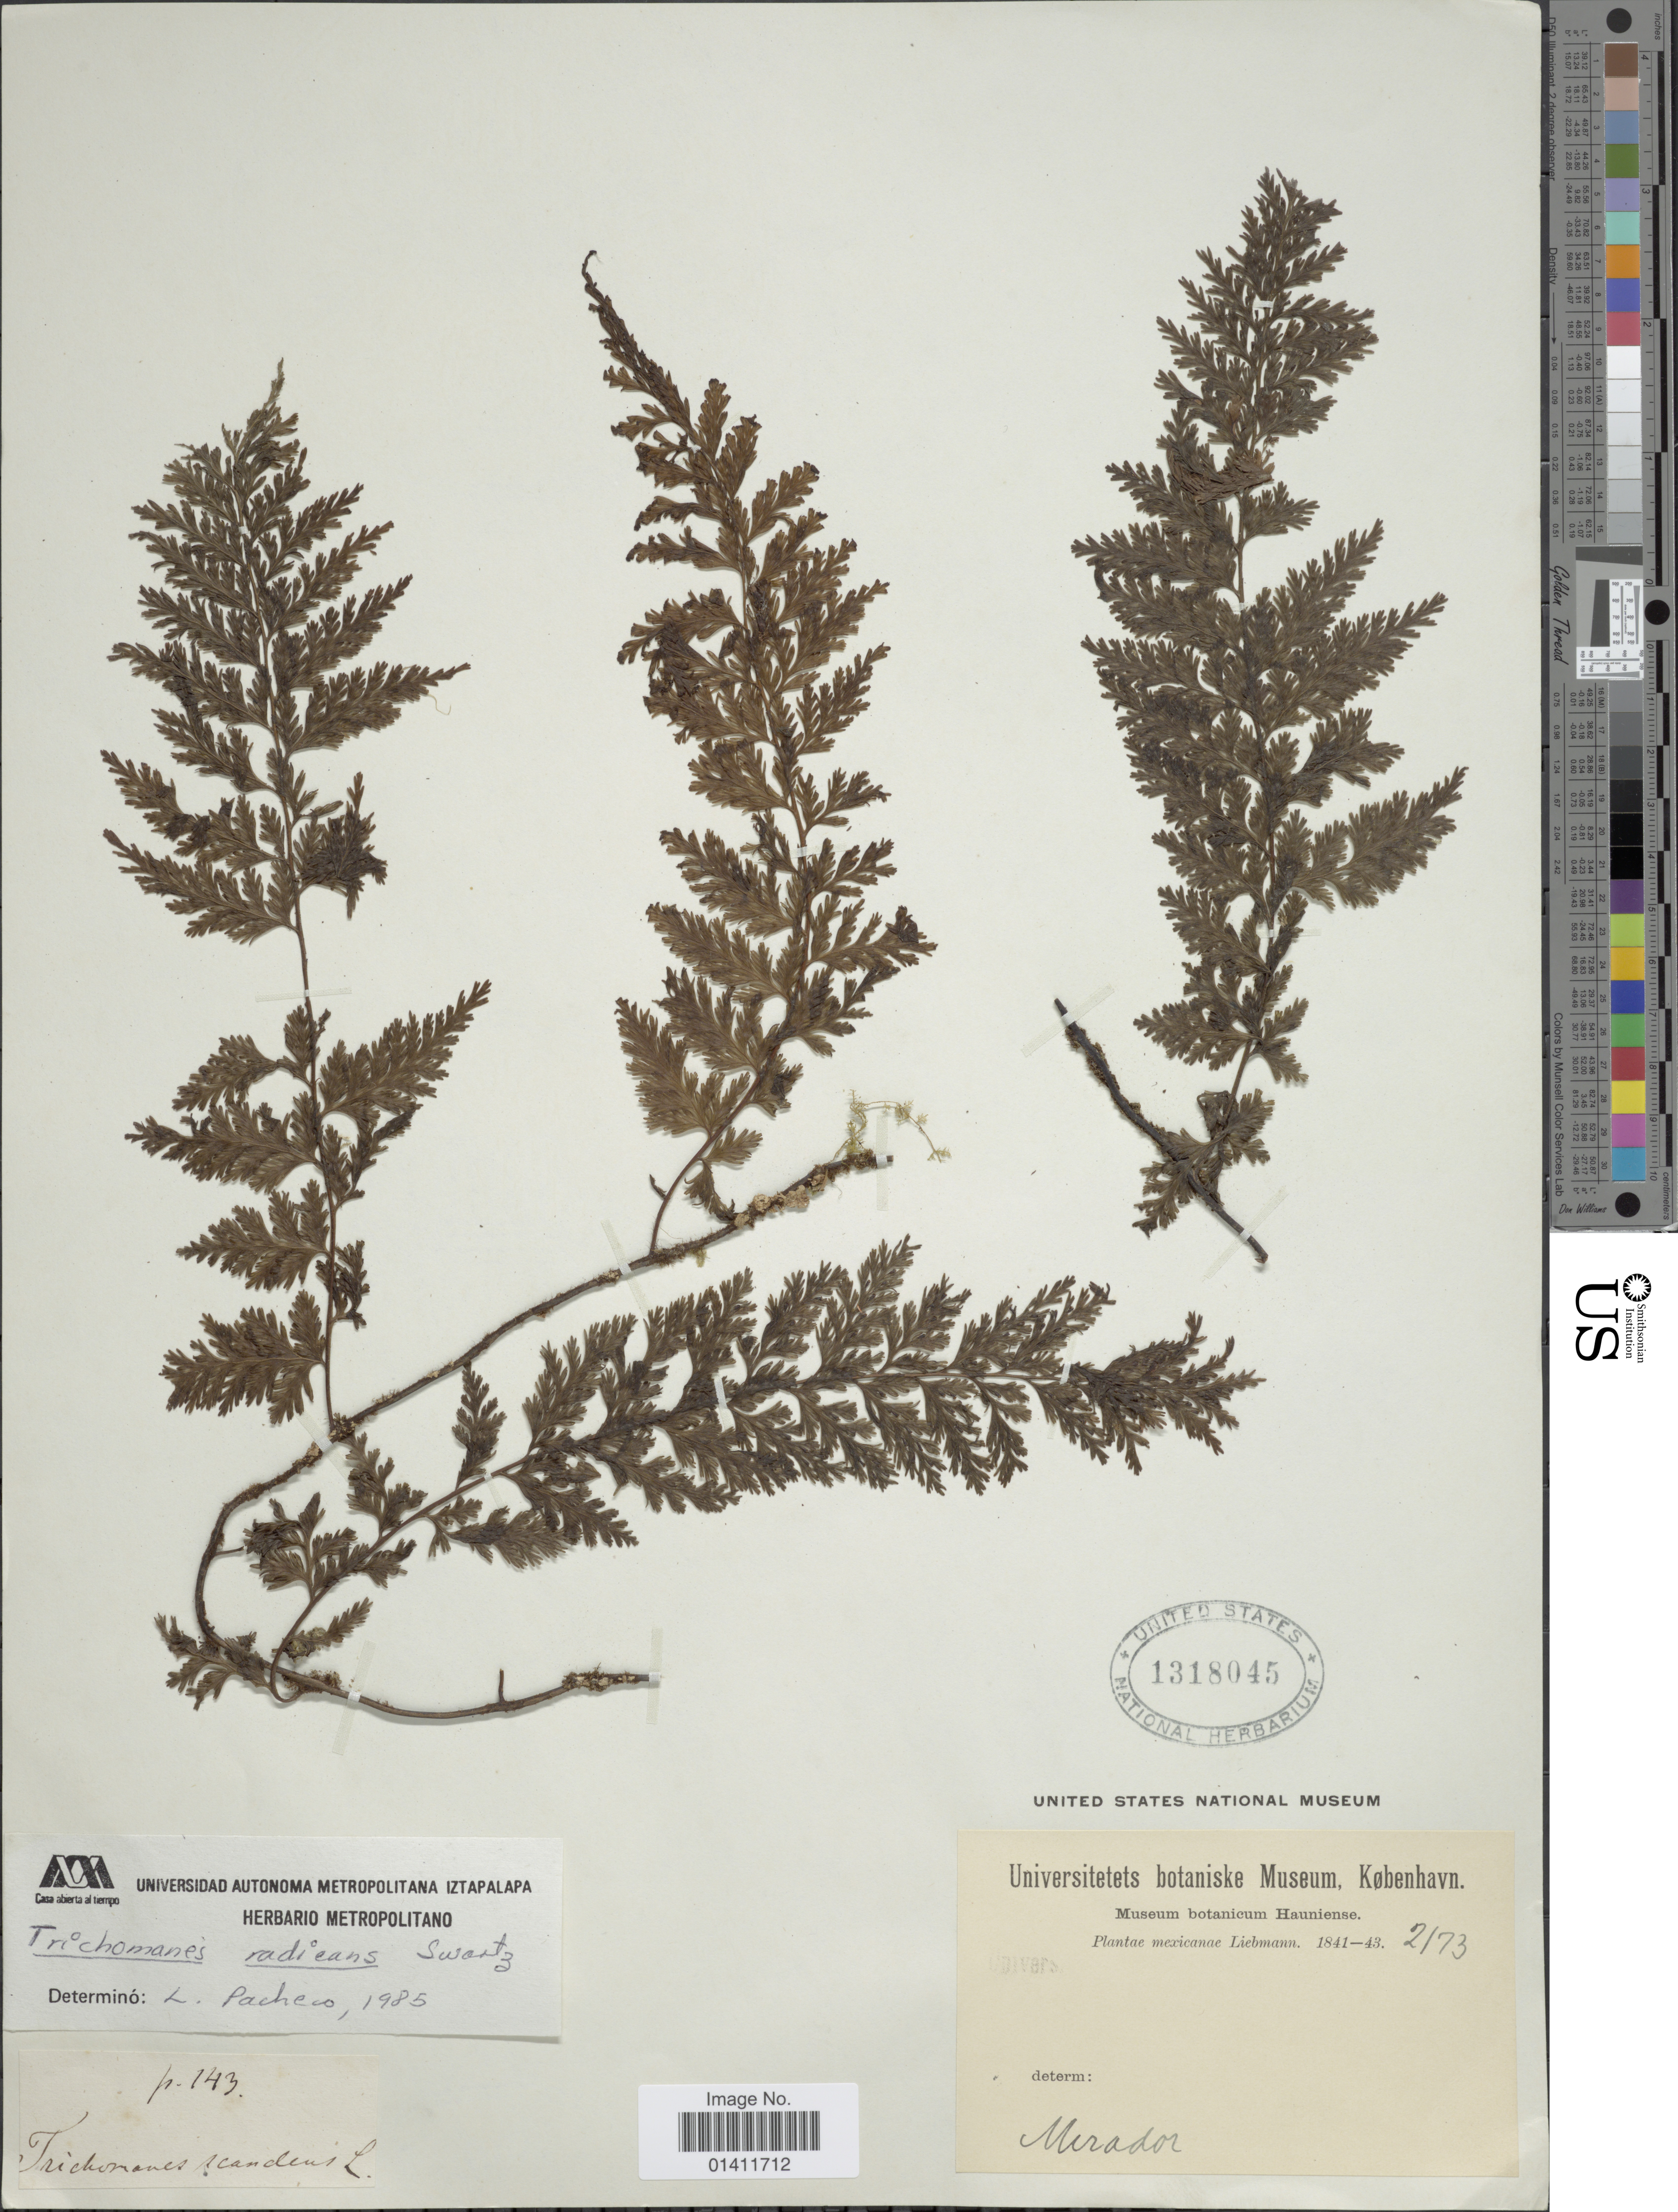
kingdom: Plantae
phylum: Tracheophyta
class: Polypodiopsida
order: Hymenophyllales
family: Hymenophyllaceae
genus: Vandenboschia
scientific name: Vandenboschia radicans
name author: (Sw.) Copel.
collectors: Liebmann, --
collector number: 2173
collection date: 1841/1843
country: Mexico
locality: Mirador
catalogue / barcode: US 1318045